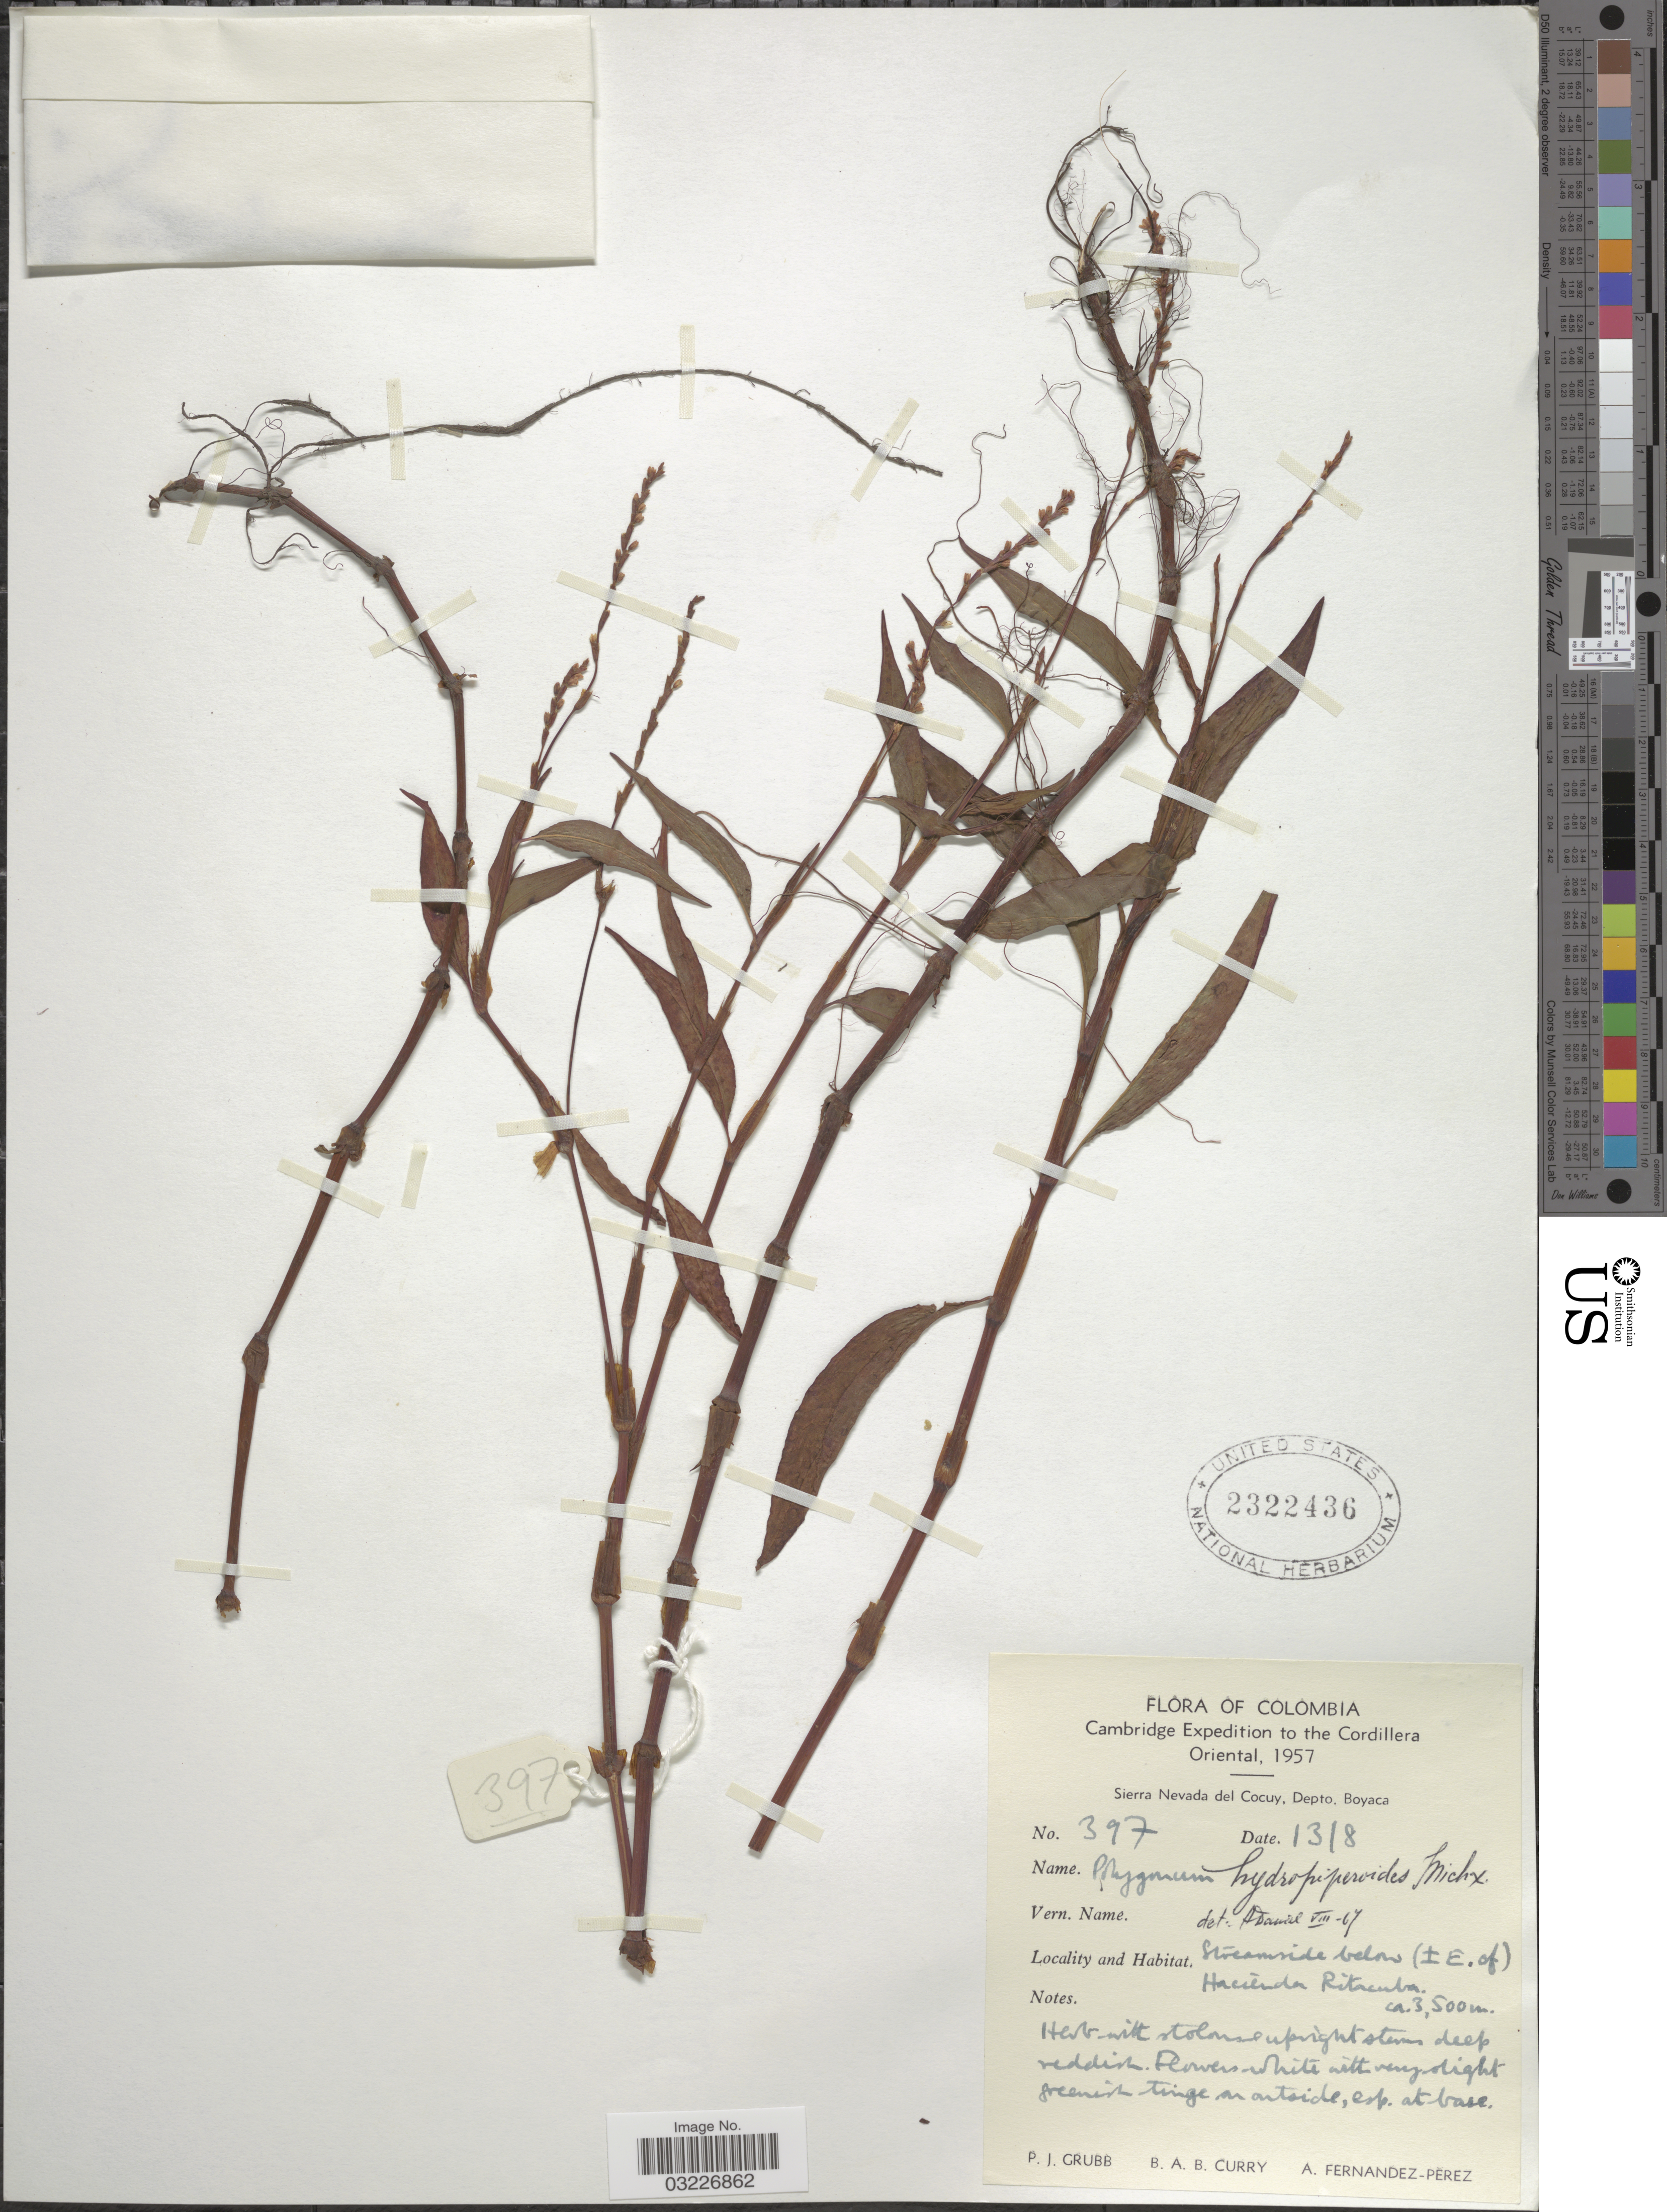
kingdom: Plantae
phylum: Tracheophyta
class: Magnoliopsida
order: Caryophyllales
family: Polygonaceae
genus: Polygonum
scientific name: Polygonum hydropiperoides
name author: Michx.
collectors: P. J. Grubb, B. A. B. Curry & A. Fernández-Pérez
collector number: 397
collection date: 1957-08-13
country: Colombia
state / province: Boyacá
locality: The Cordillera Oriental, Sierra Nevada del Cocuy, Depto. Boyaca, Hacienda Ritacuba.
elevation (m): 3500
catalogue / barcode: US 2322436